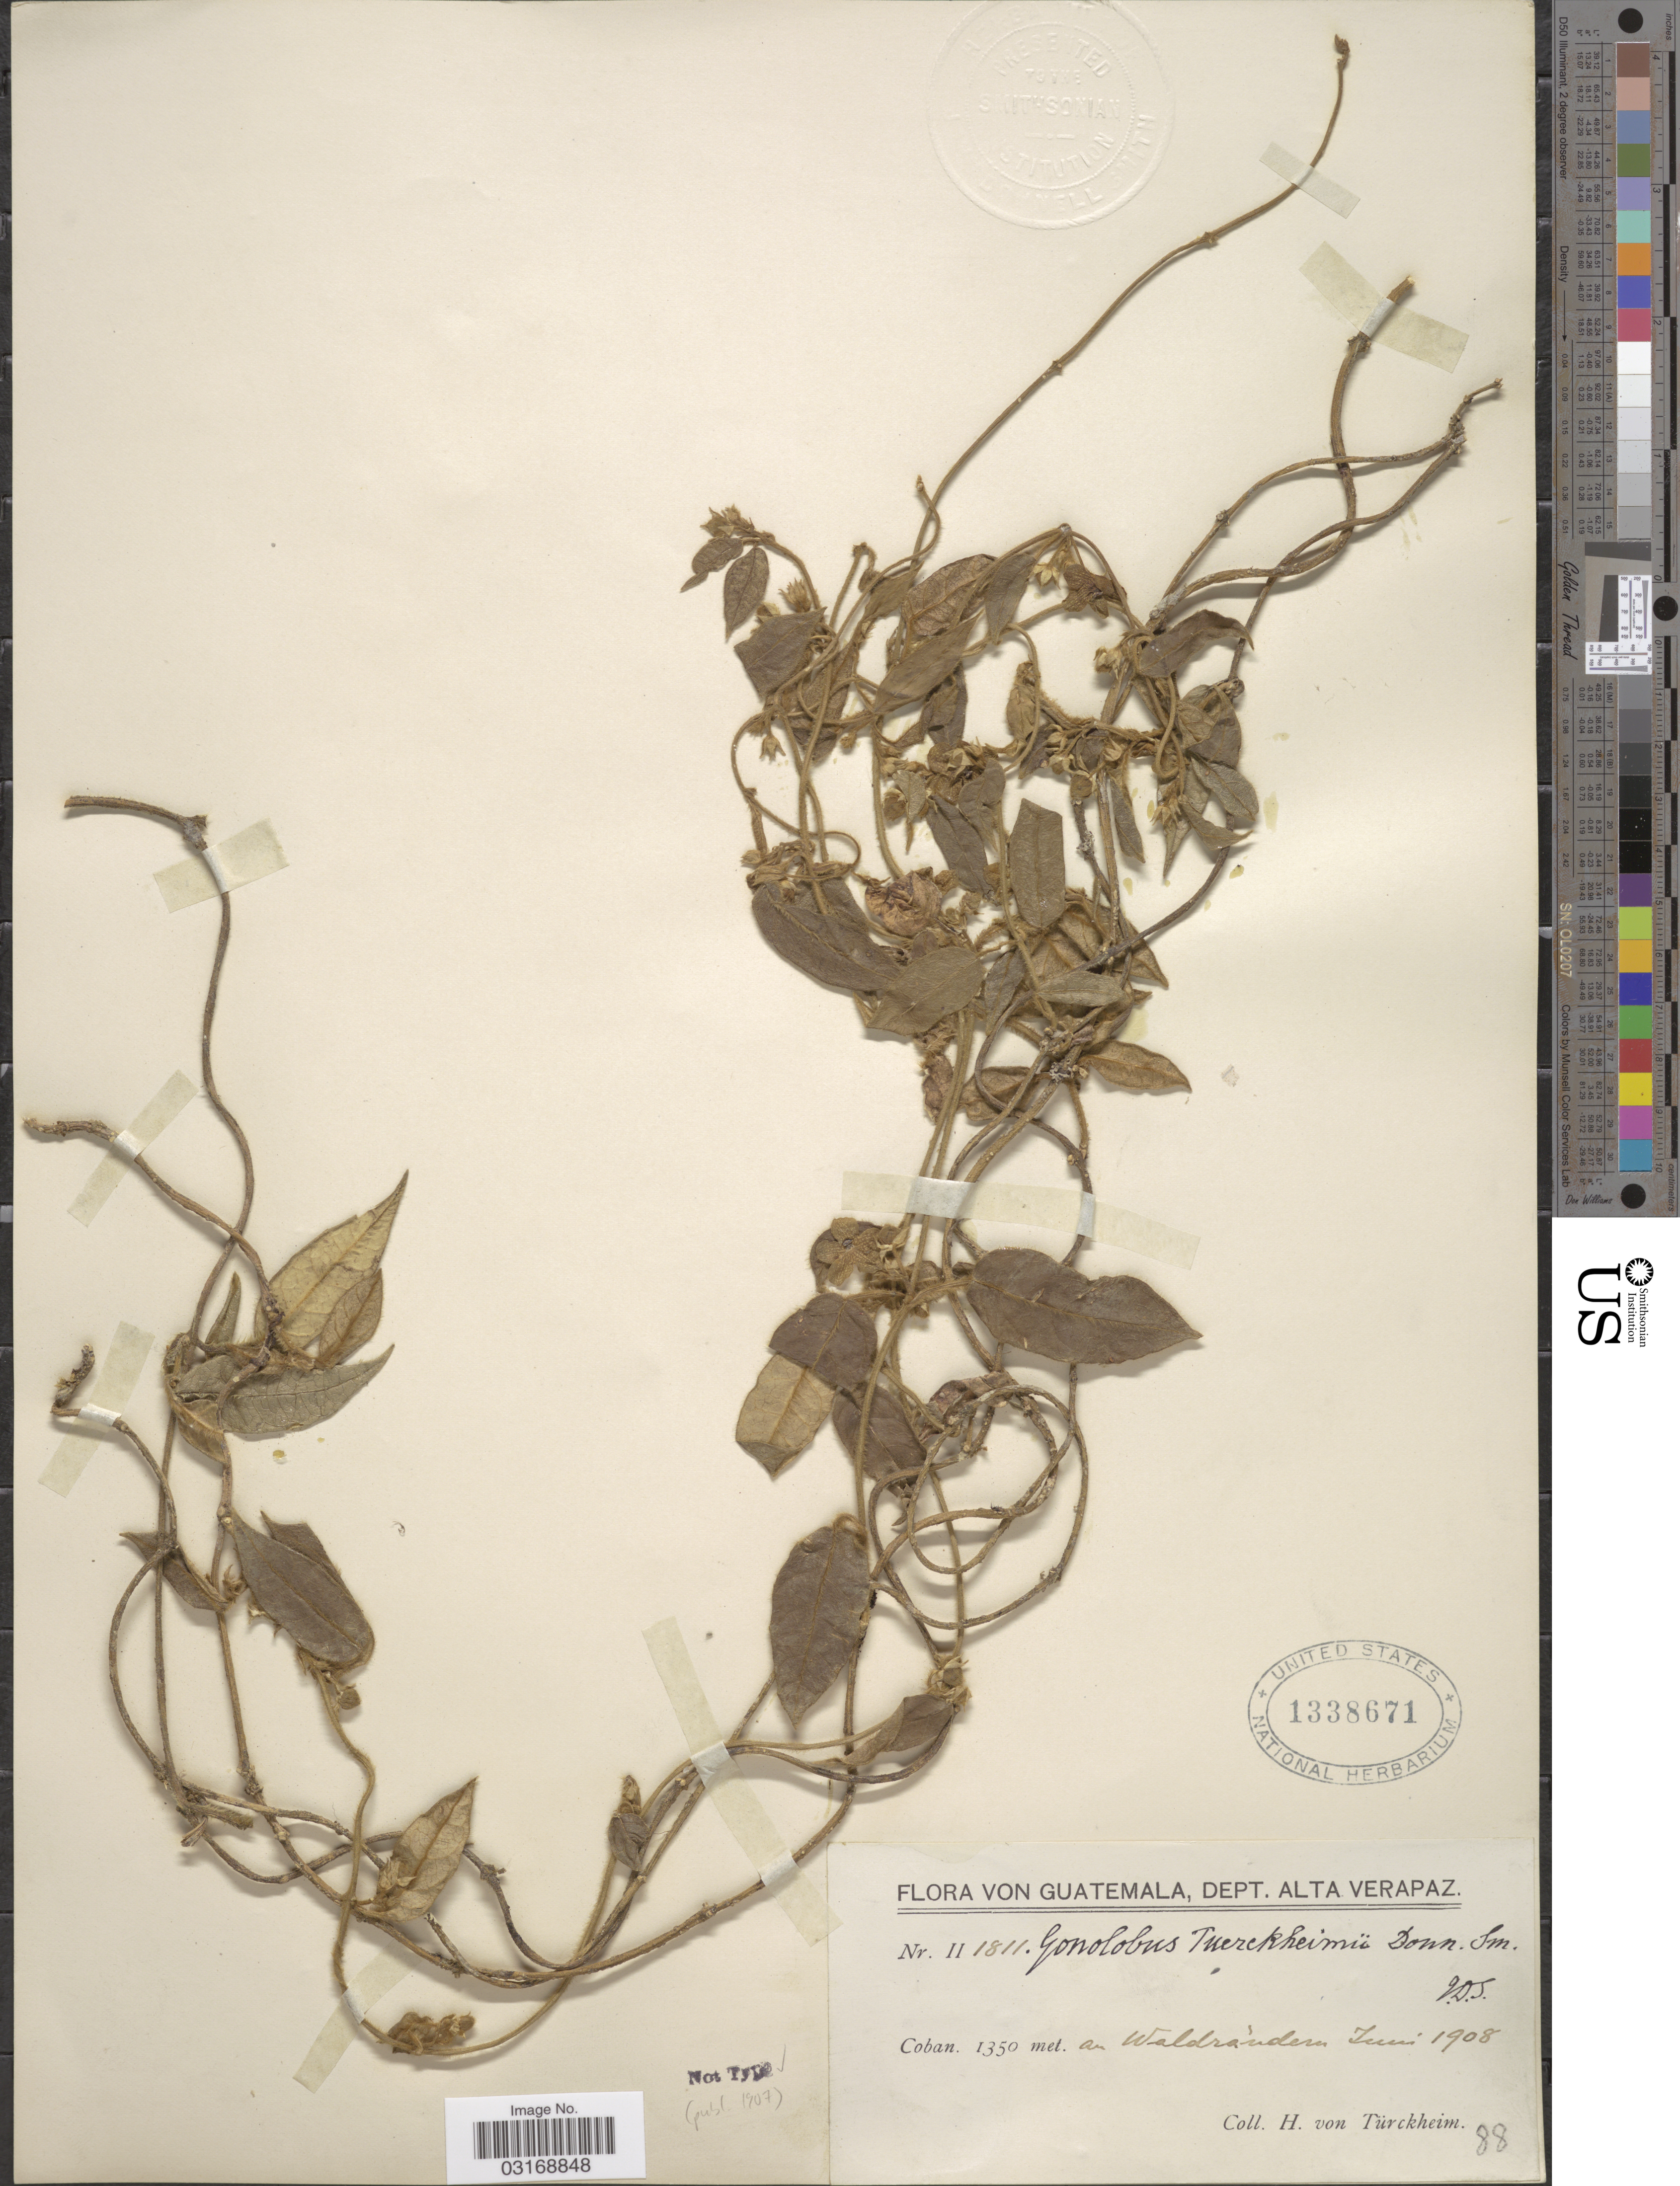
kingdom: Plantae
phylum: Tracheophyta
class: Magnoliopsida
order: Gentianales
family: Apocynaceae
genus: Matelea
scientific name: Matelea tuerckheimii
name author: (Donn. Sm.) Woodson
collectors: H. von Türckheim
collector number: II 1811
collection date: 1908-06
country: Guatemala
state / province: Alta Verapaz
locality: Dept. Alta Verapaz. Coban.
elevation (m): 1350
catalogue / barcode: US 1338671